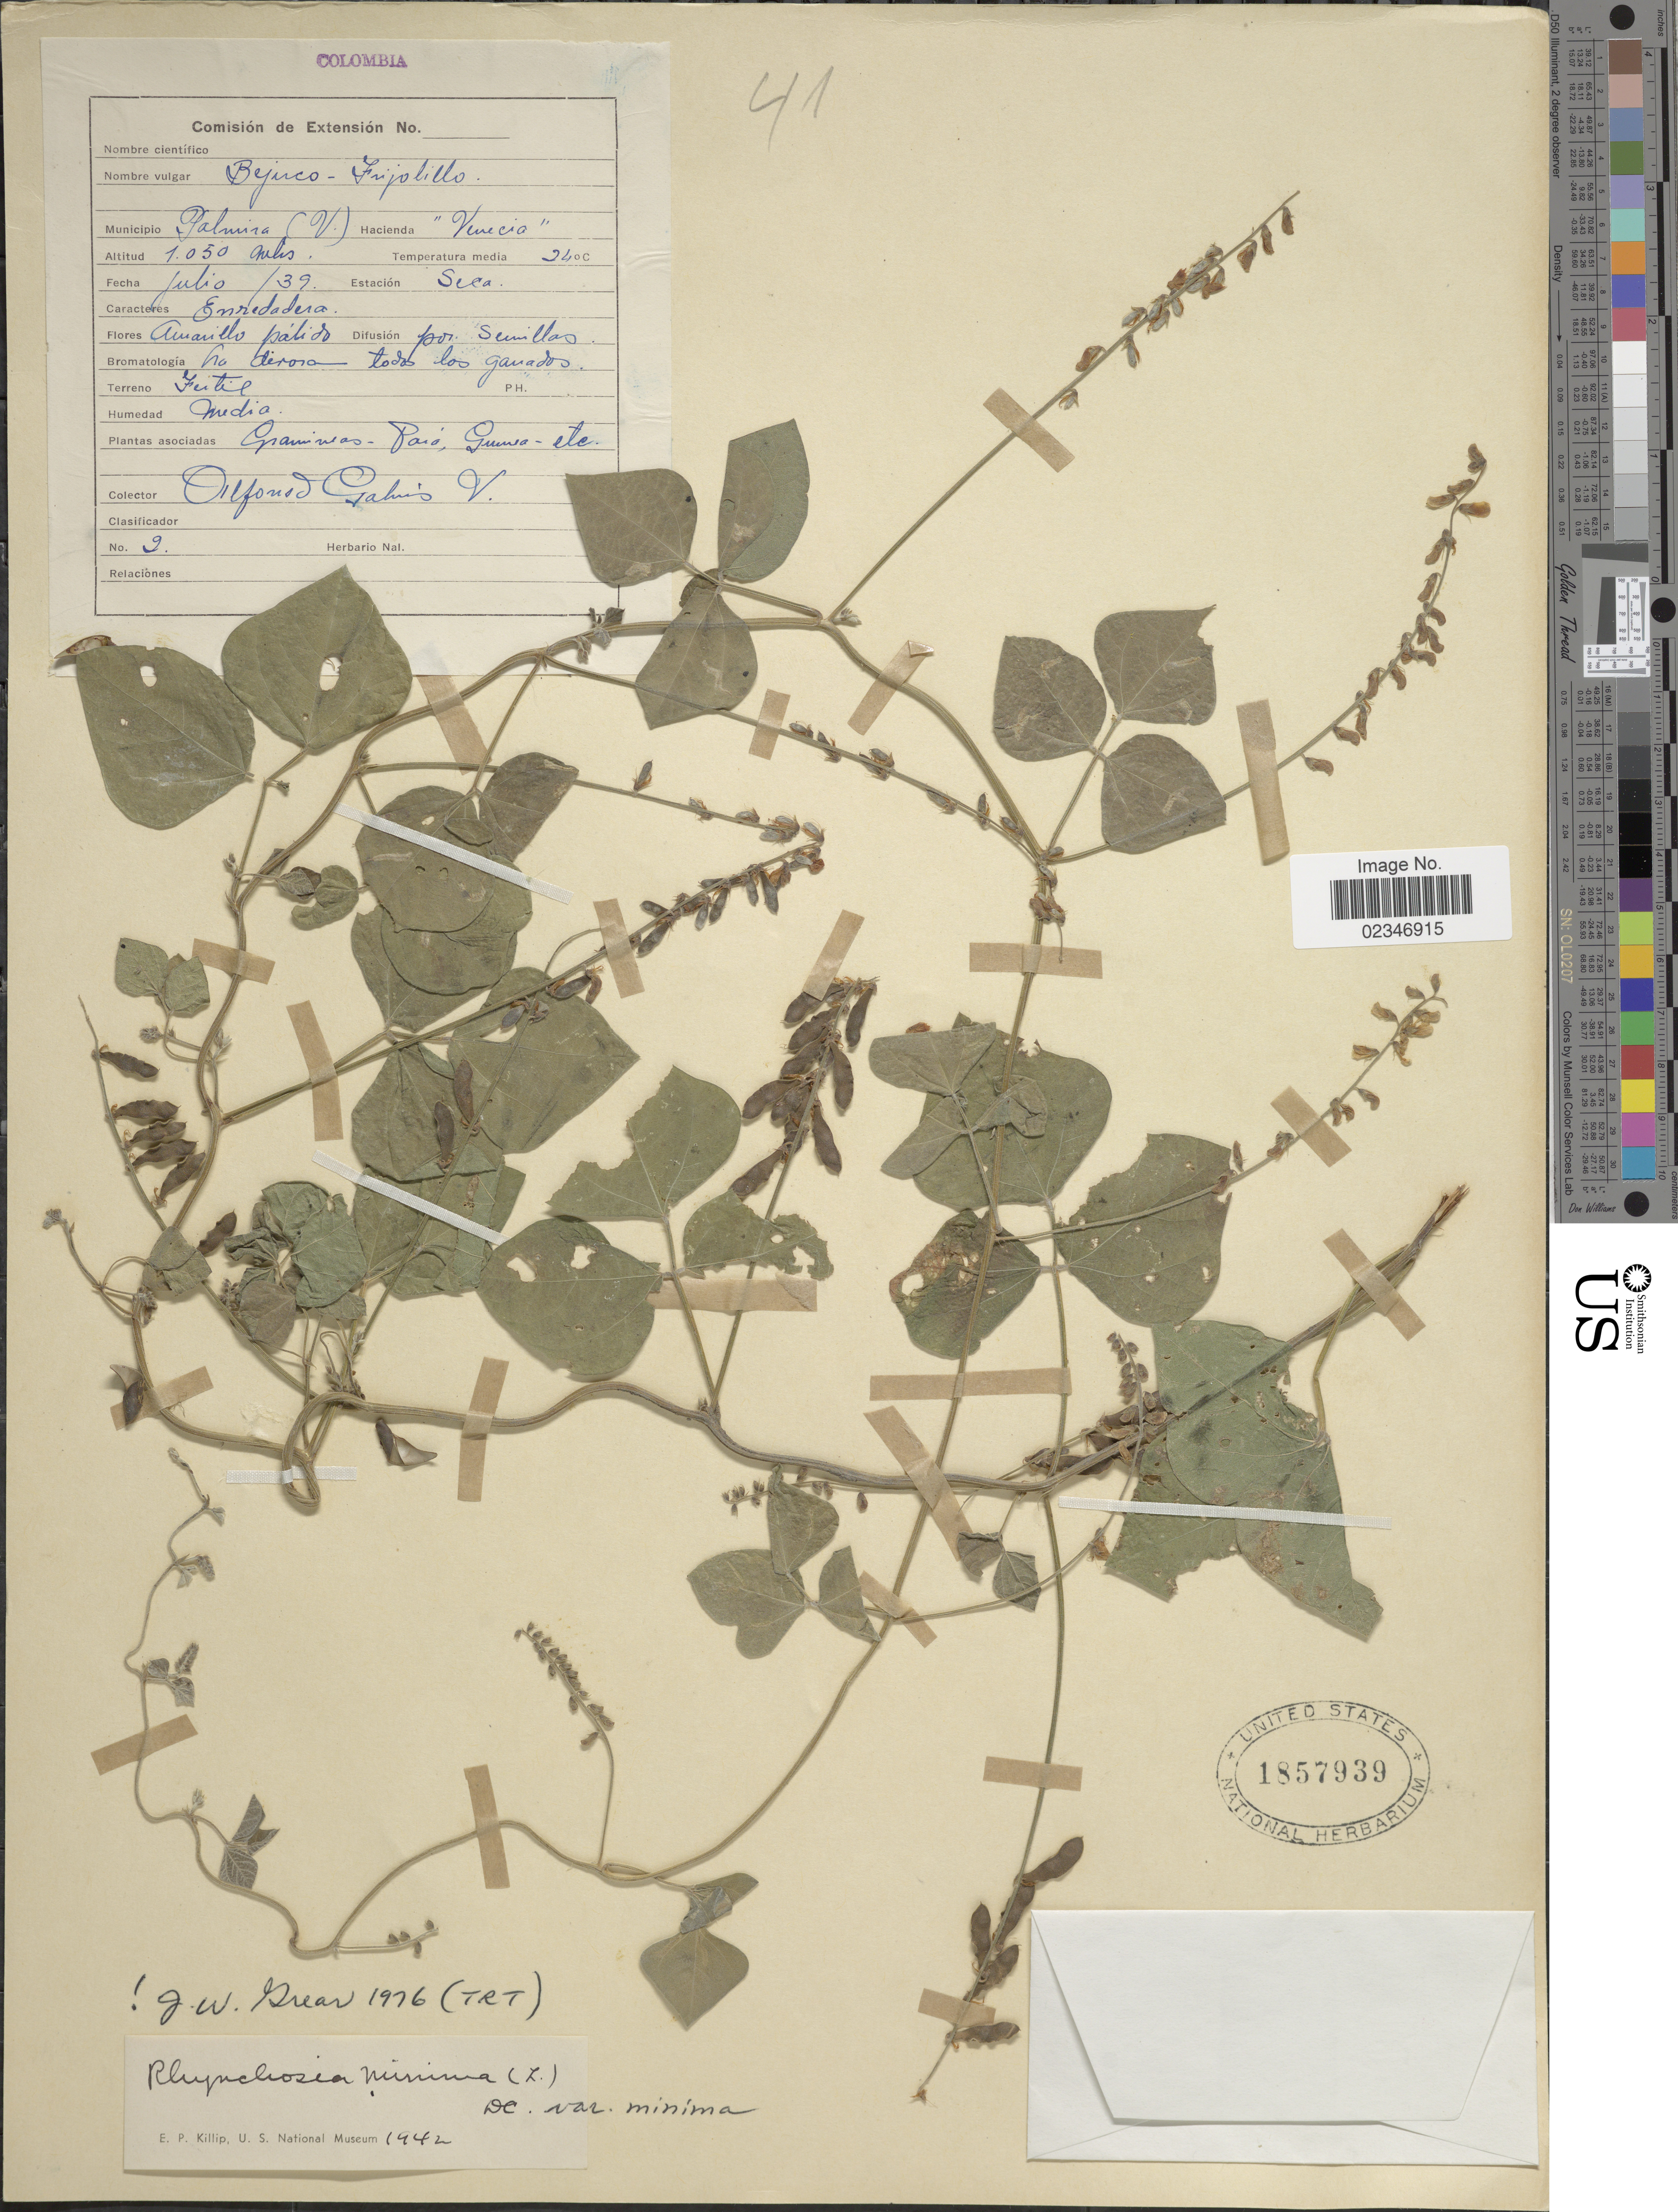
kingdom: Plantae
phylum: Tracheophyta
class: Magnoliopsida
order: Fabales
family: Fabaceae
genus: Rhynchosia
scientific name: Rhynchosia minima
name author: (L.) DC.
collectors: A. Galvis V.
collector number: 9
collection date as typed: Transcribed d/m/y: /7/39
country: Colombia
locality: Municipio Palmira (V.), Hacienda Venecia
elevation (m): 1050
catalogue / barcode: US 1857939